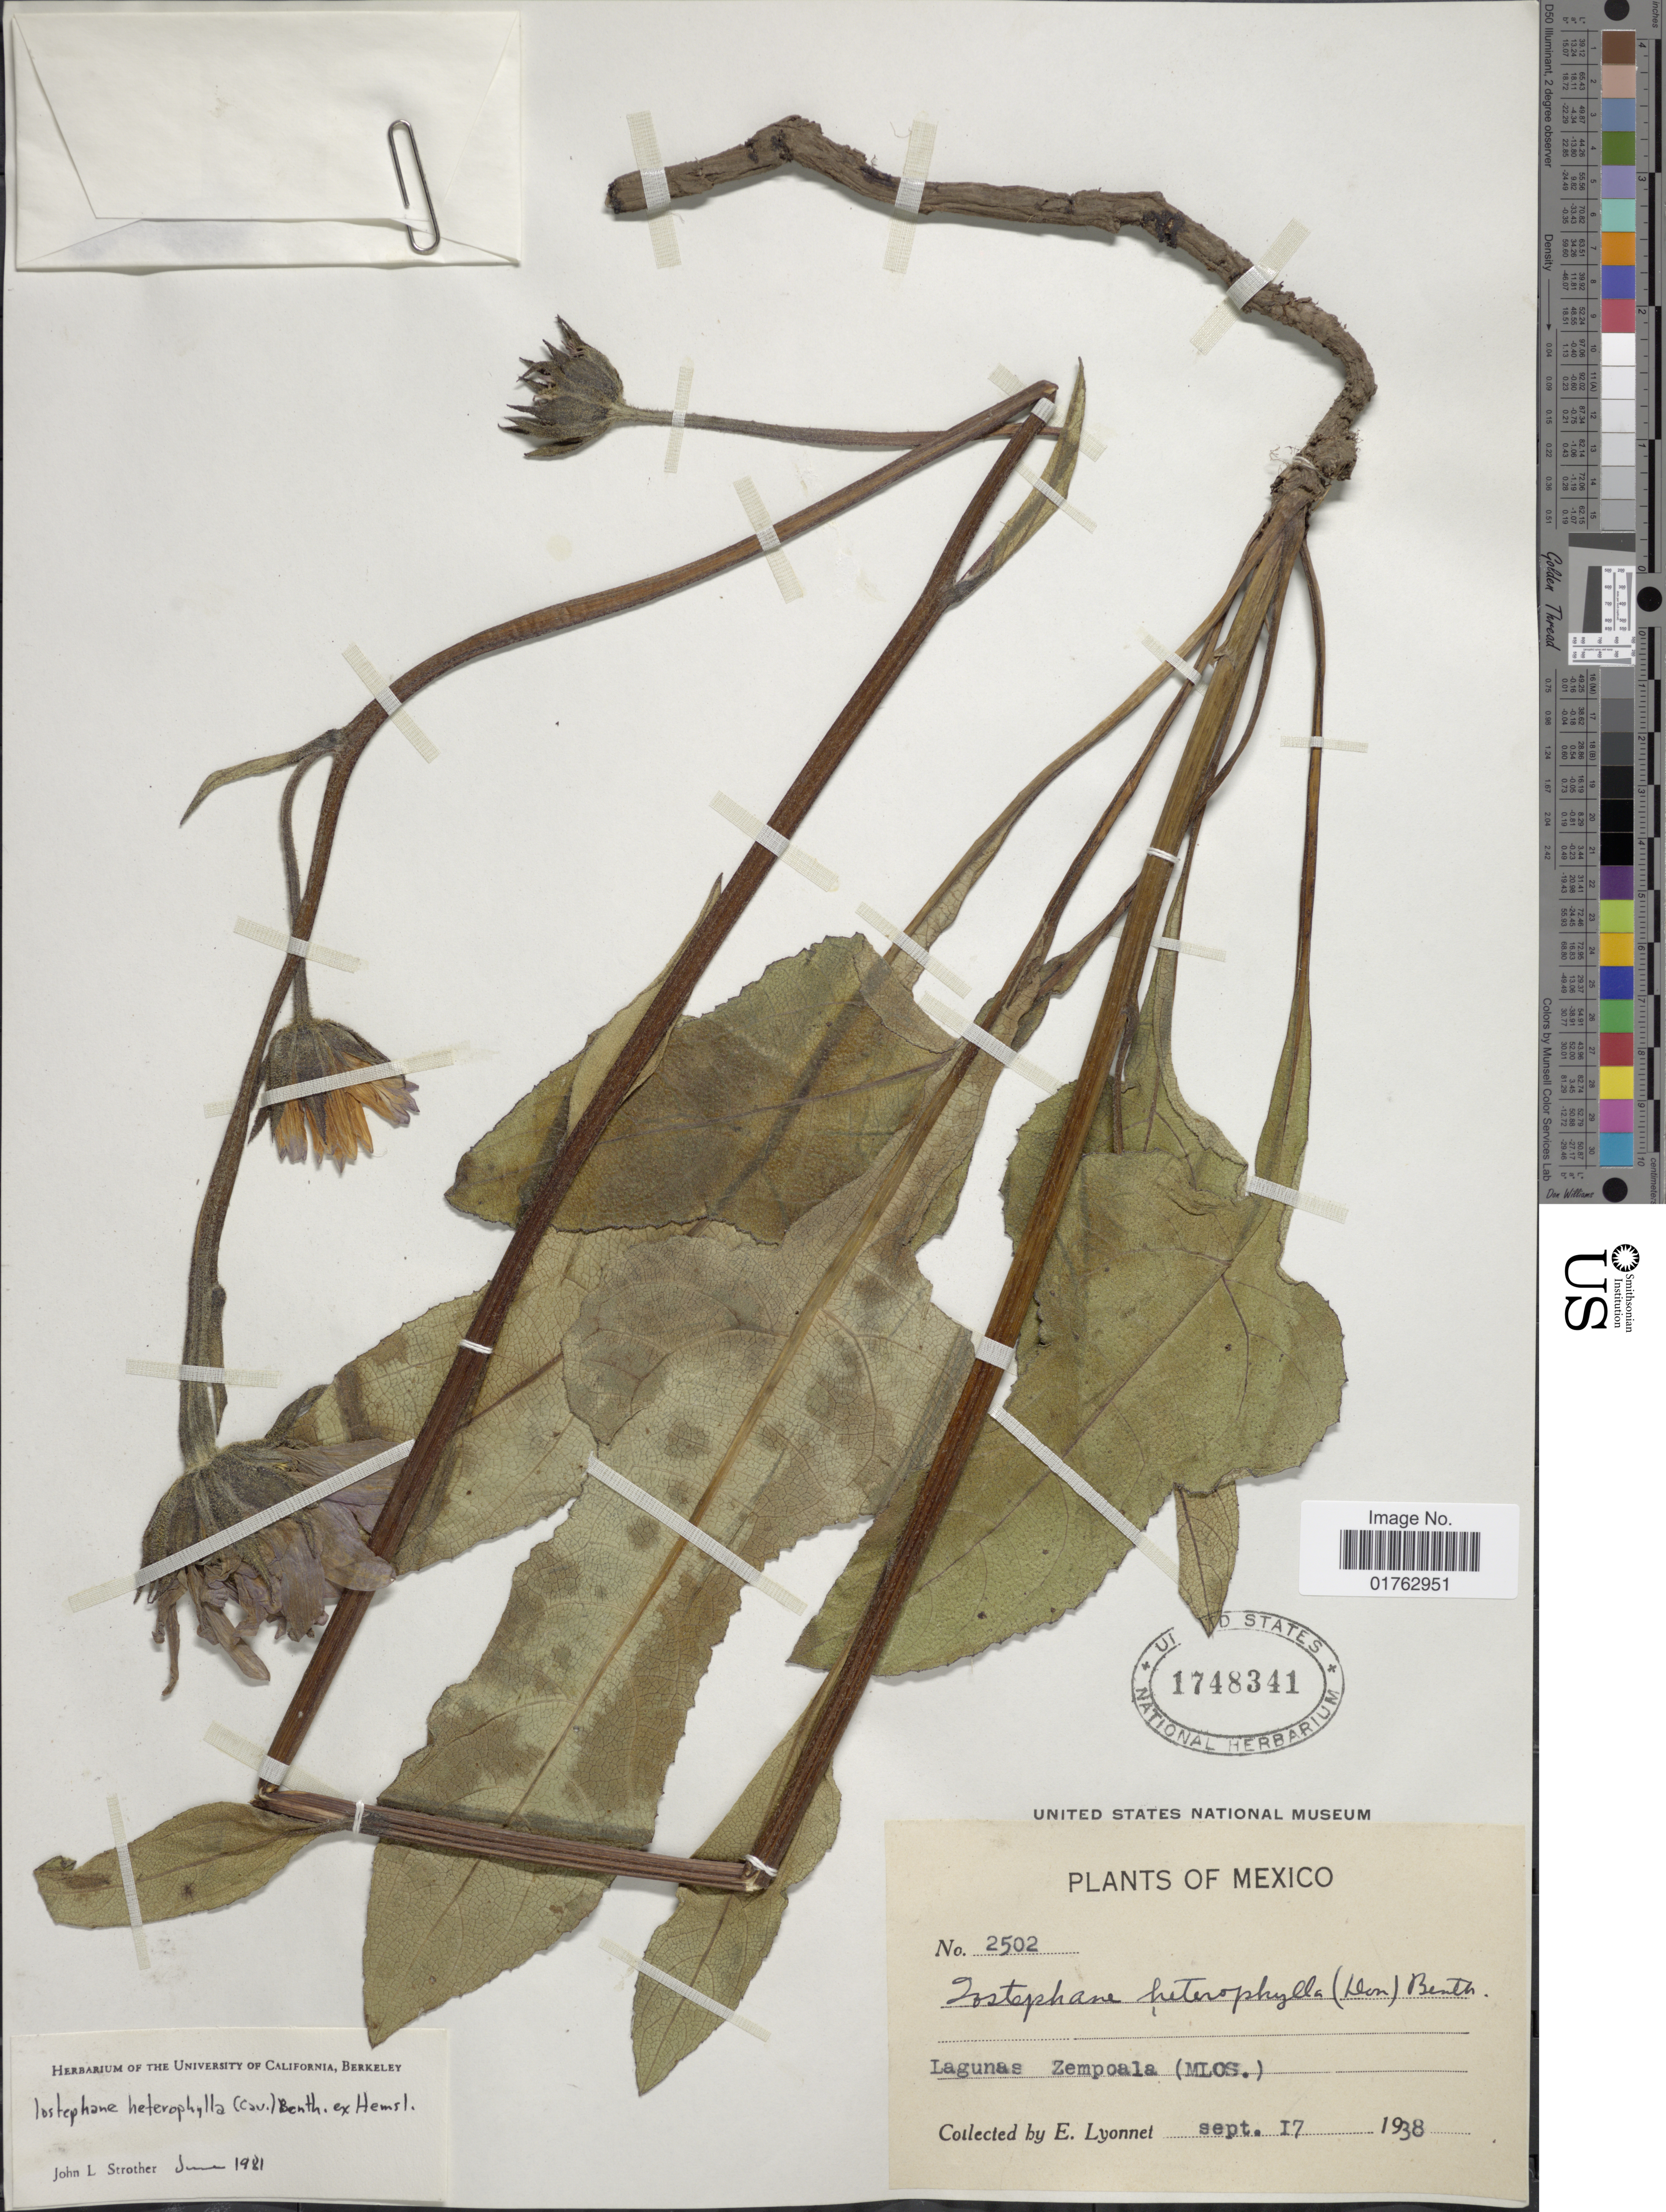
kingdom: Plantae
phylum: Tracheophyta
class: Magnoliopsida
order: Asterales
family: Asteraceae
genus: Iostephane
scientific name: Iostephane heterophylla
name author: (Cav.) Benth. ex Hemsl.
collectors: E. Lyonnet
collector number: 2502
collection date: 1938-09-17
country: Mexico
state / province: Morelos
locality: Lagunas Zempoala(Mlos)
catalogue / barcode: US 1748341